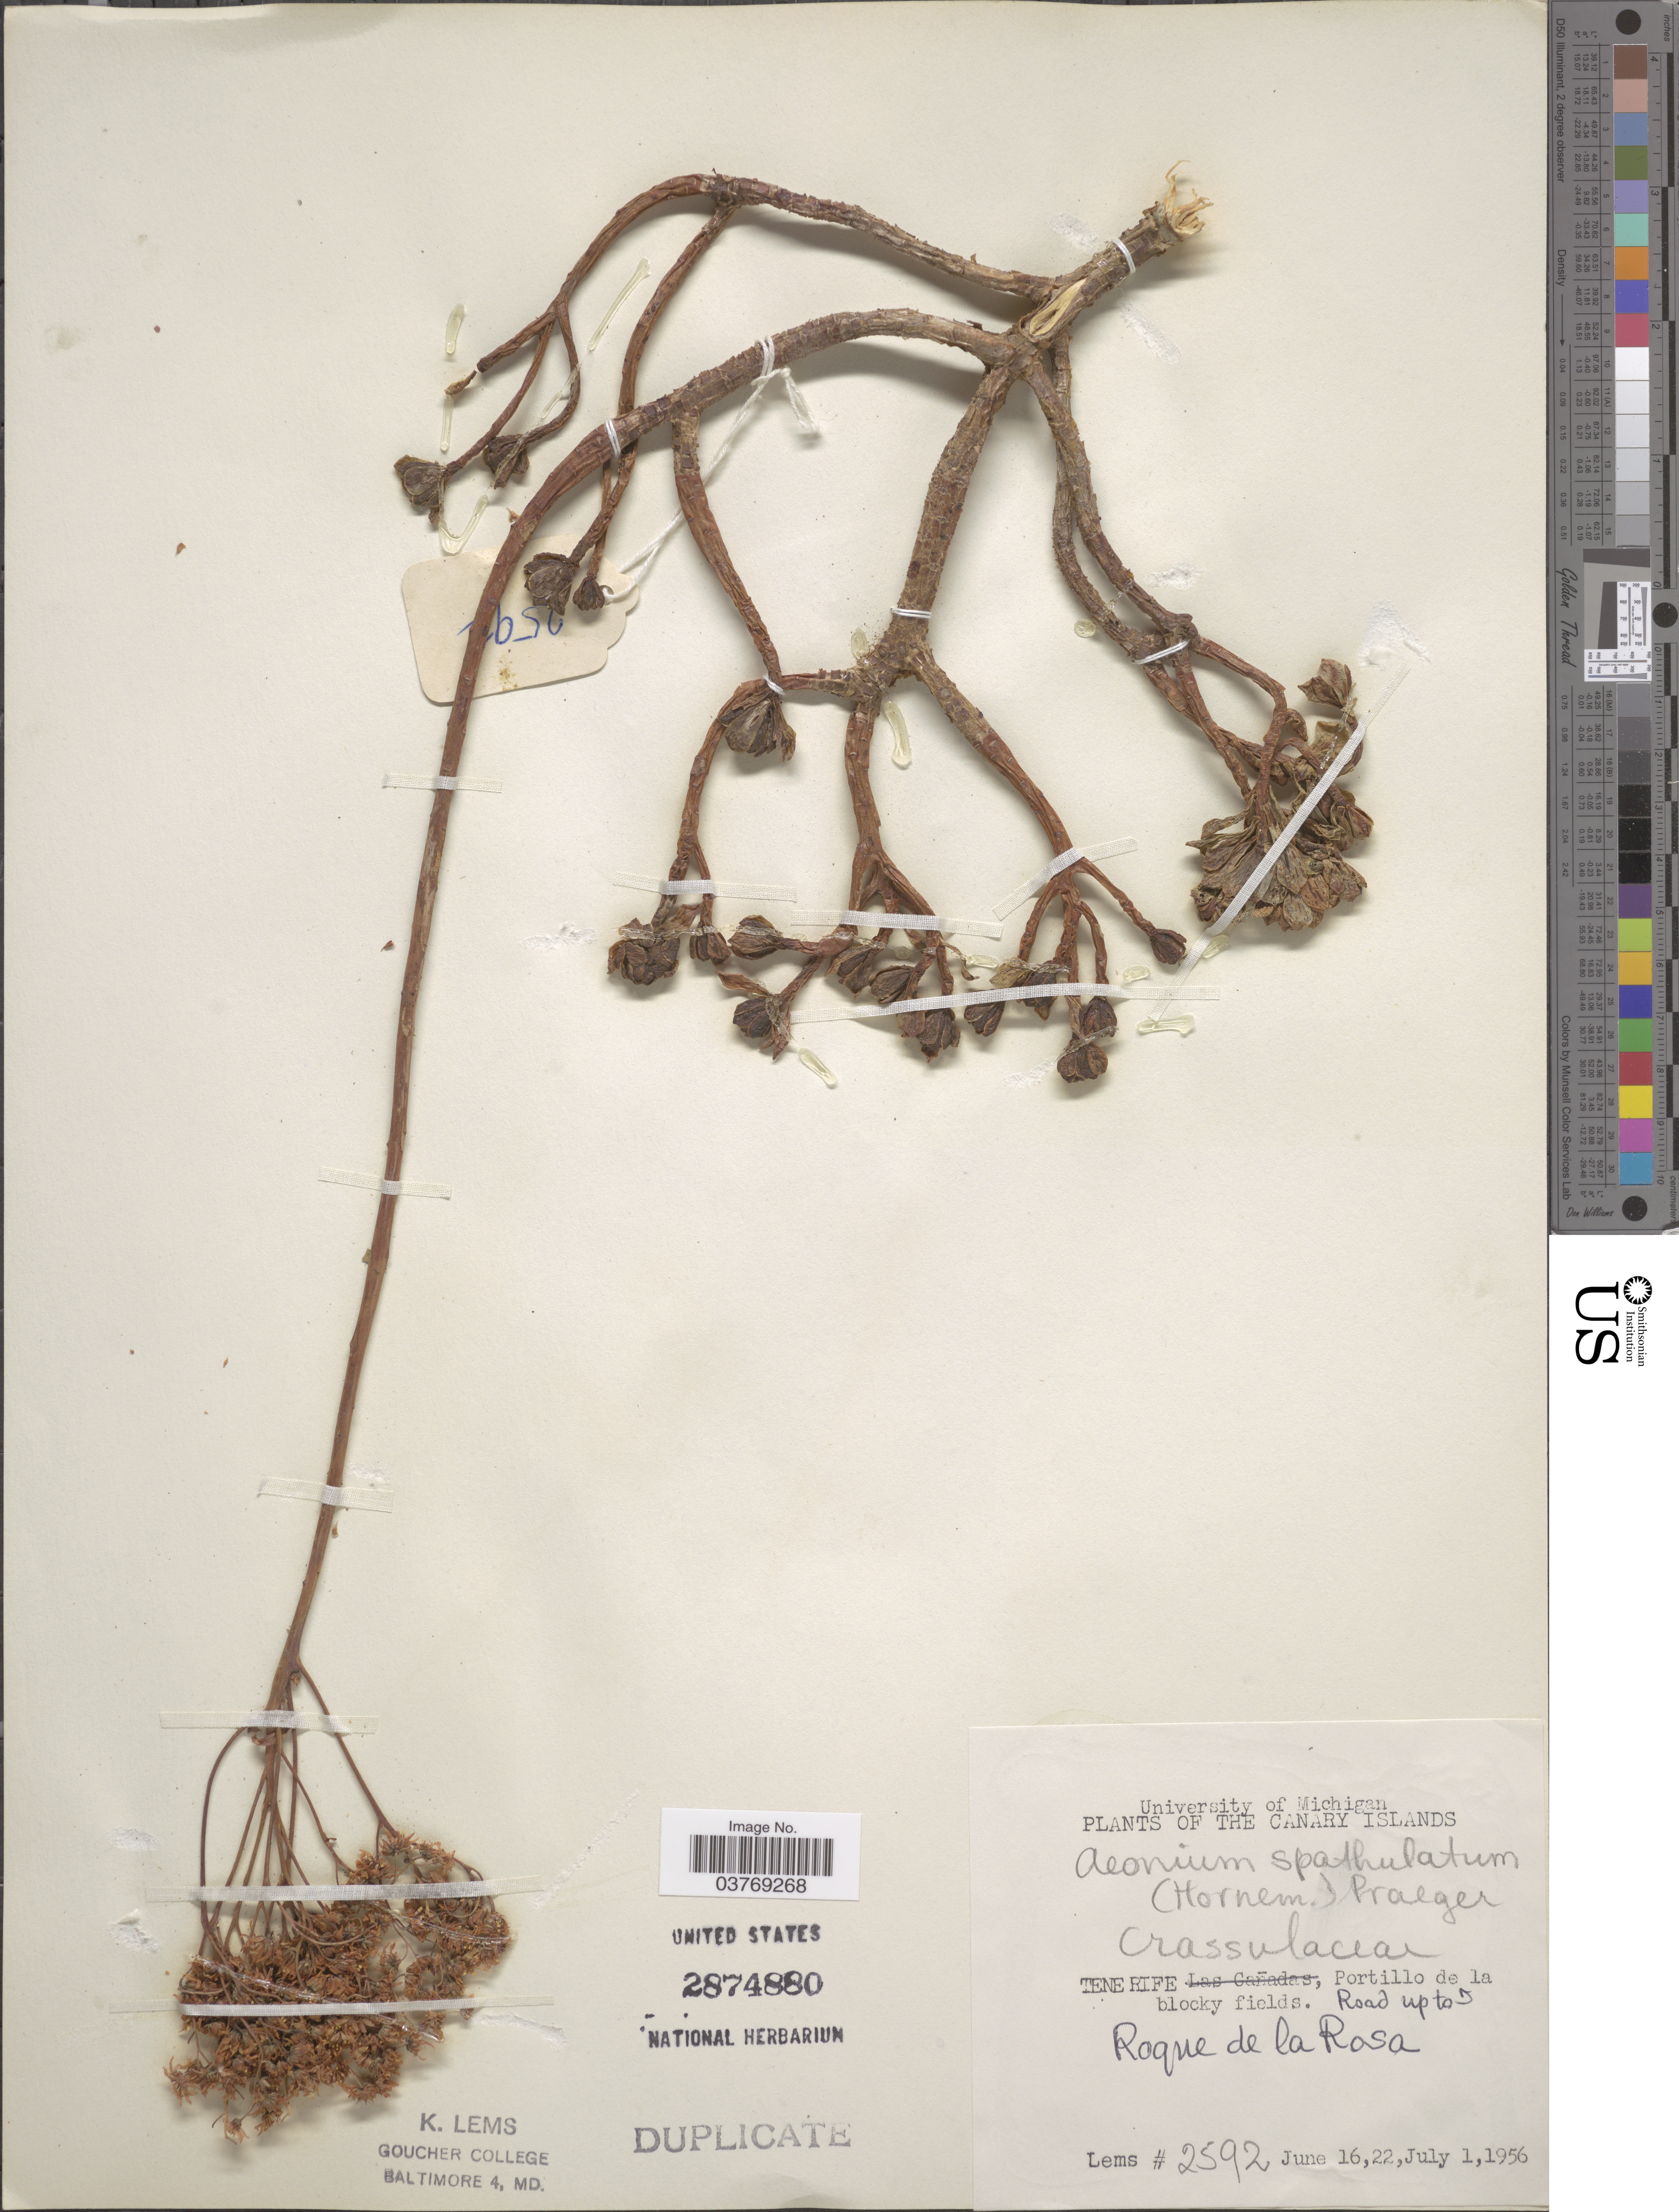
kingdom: Plantae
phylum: Tracheophyta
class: Magnoliopsida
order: Saxifragales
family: Crassulaceae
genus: Aeonium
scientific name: Aeonium spathulatum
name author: (Hornem.) Praeger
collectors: K. Lems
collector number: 2592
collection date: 1956-06-16/1956-07-01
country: Spain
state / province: Canarias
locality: The Canary Islands. Tenerife, Road up to Portillola de la blocky fields.Roque de la Rosa.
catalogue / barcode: US 2874880